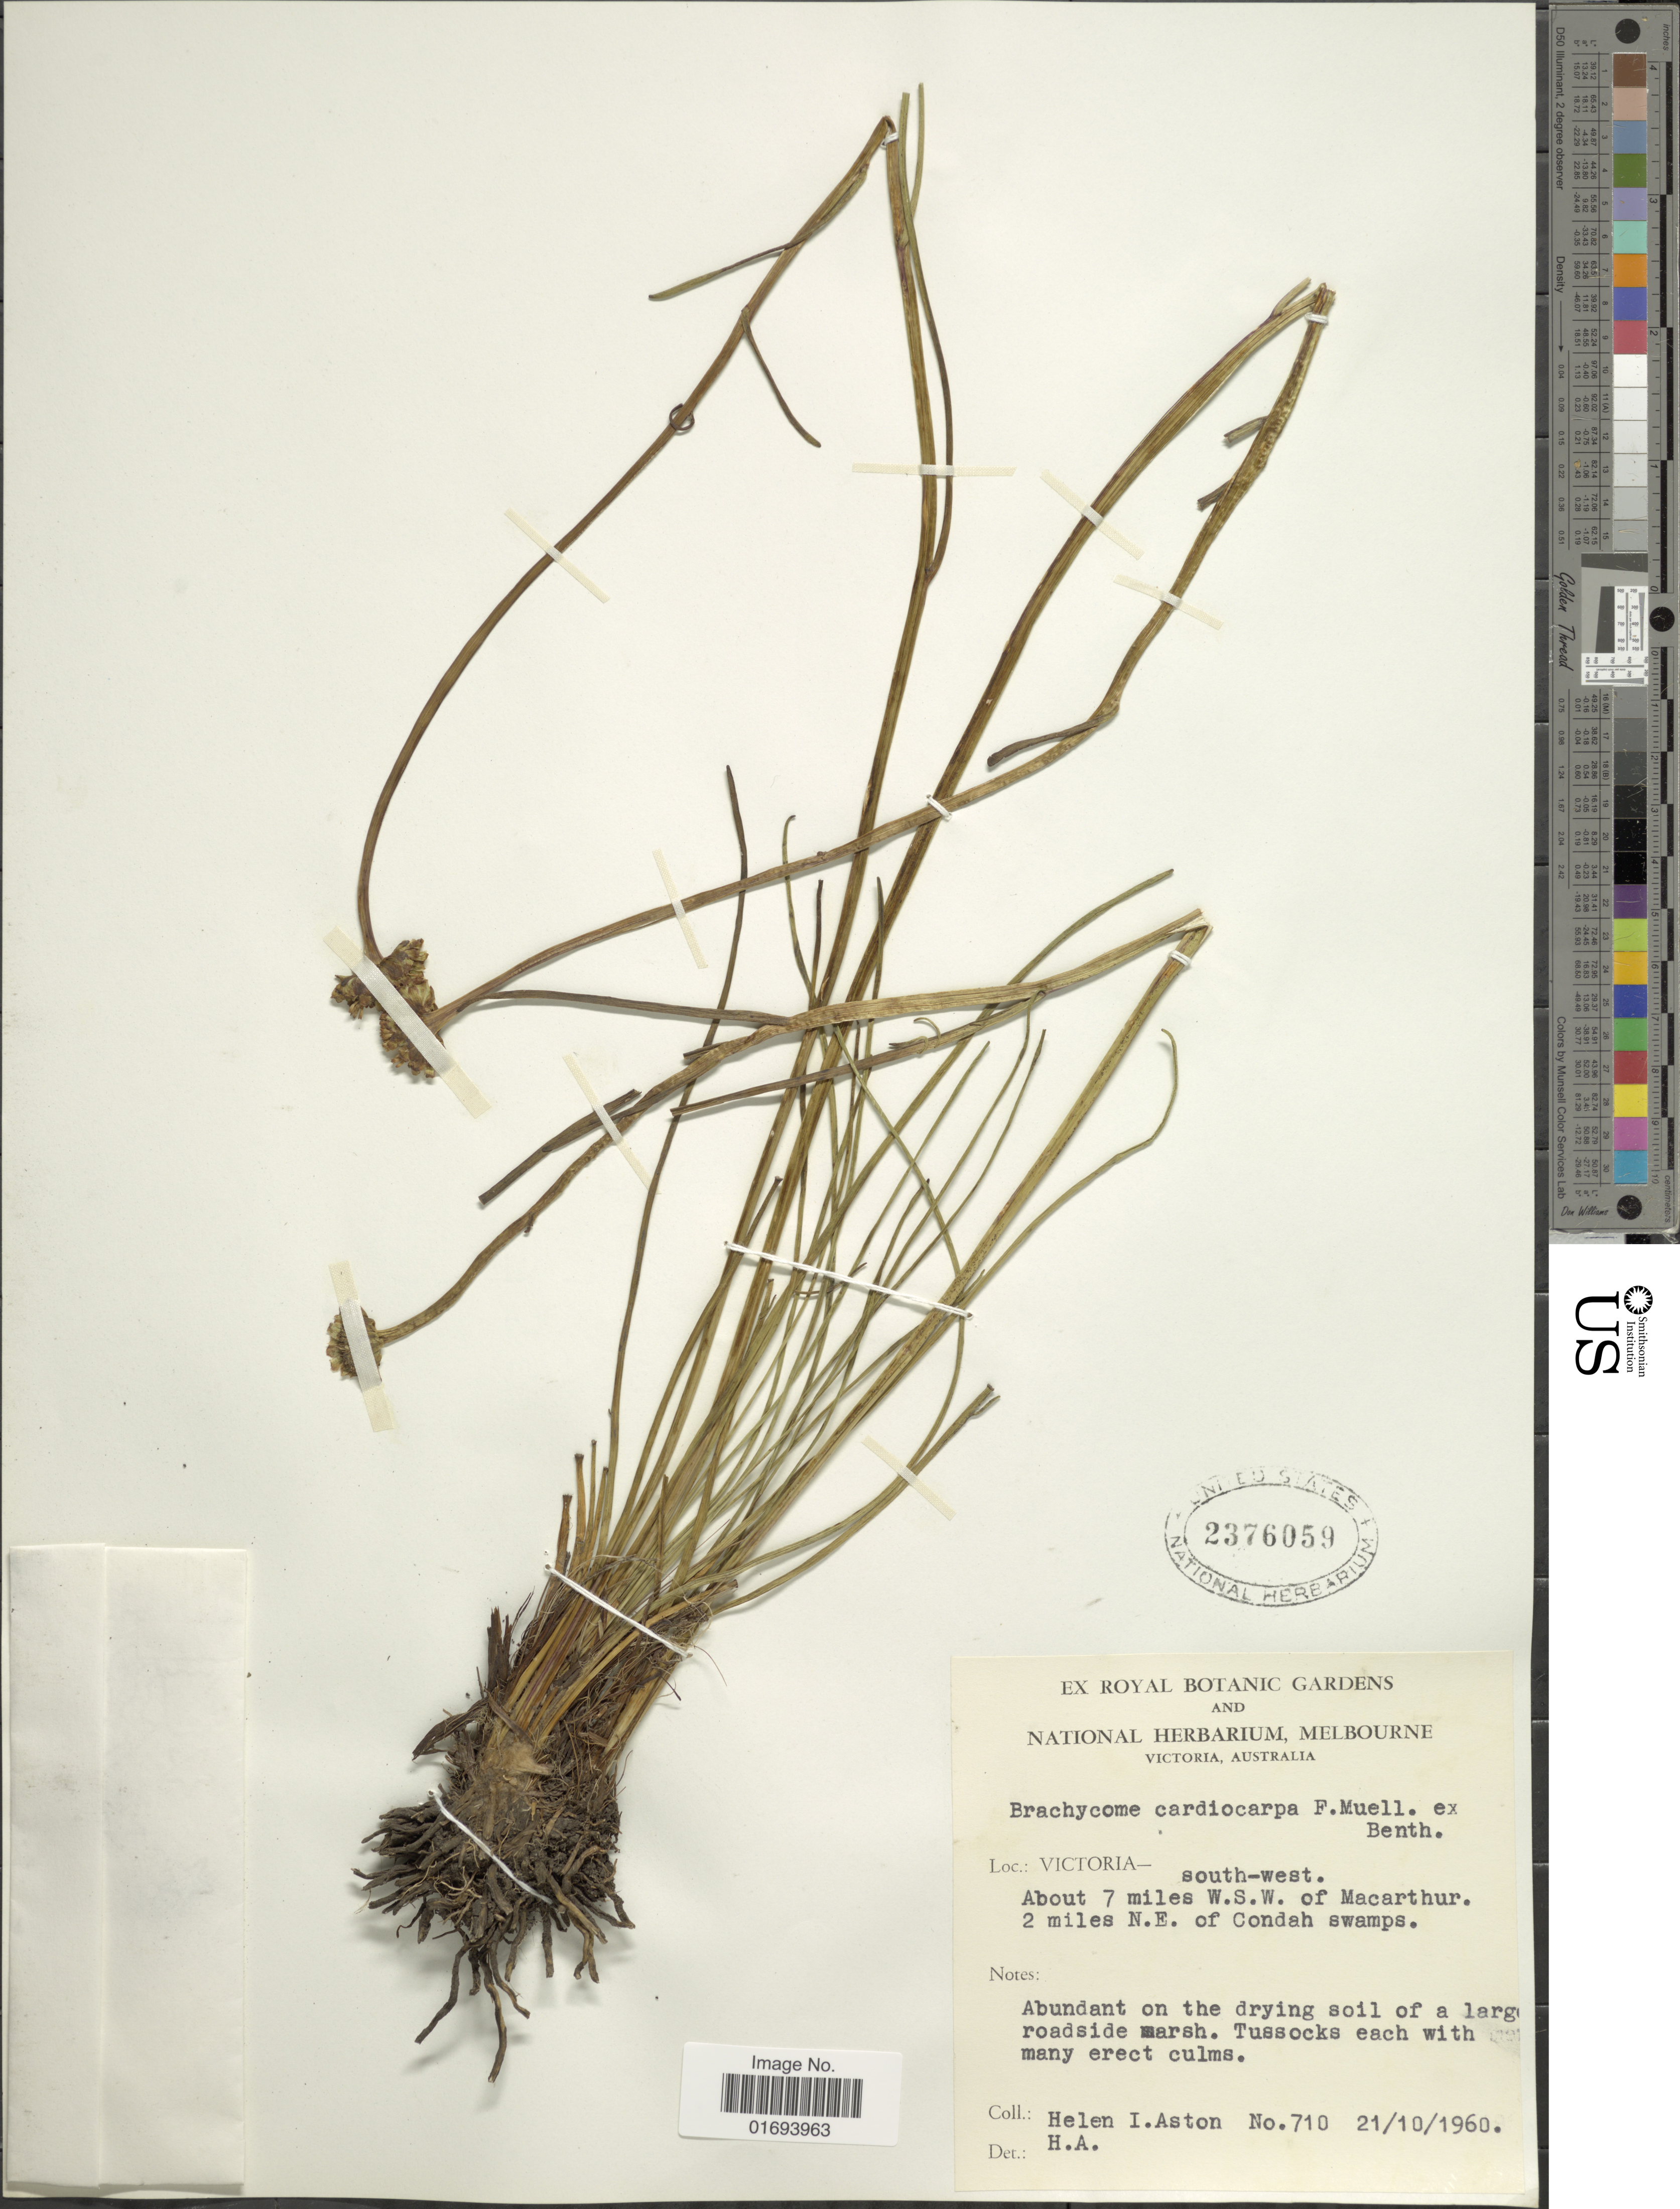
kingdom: Plantae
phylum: Tracheophyta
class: Magnoliopsida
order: Asterales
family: Asteraceae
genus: Brachyscome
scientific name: Brachyscome cardiocarpa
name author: F. Muell. ex Benth.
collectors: H. I. Aston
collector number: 710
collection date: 1960-10-21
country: Australia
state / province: Victoria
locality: Victoria-south-west. About 7 miles W.S.W. of Macarthur. 2 miles N.E. of Condah swamps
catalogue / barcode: US 2376059